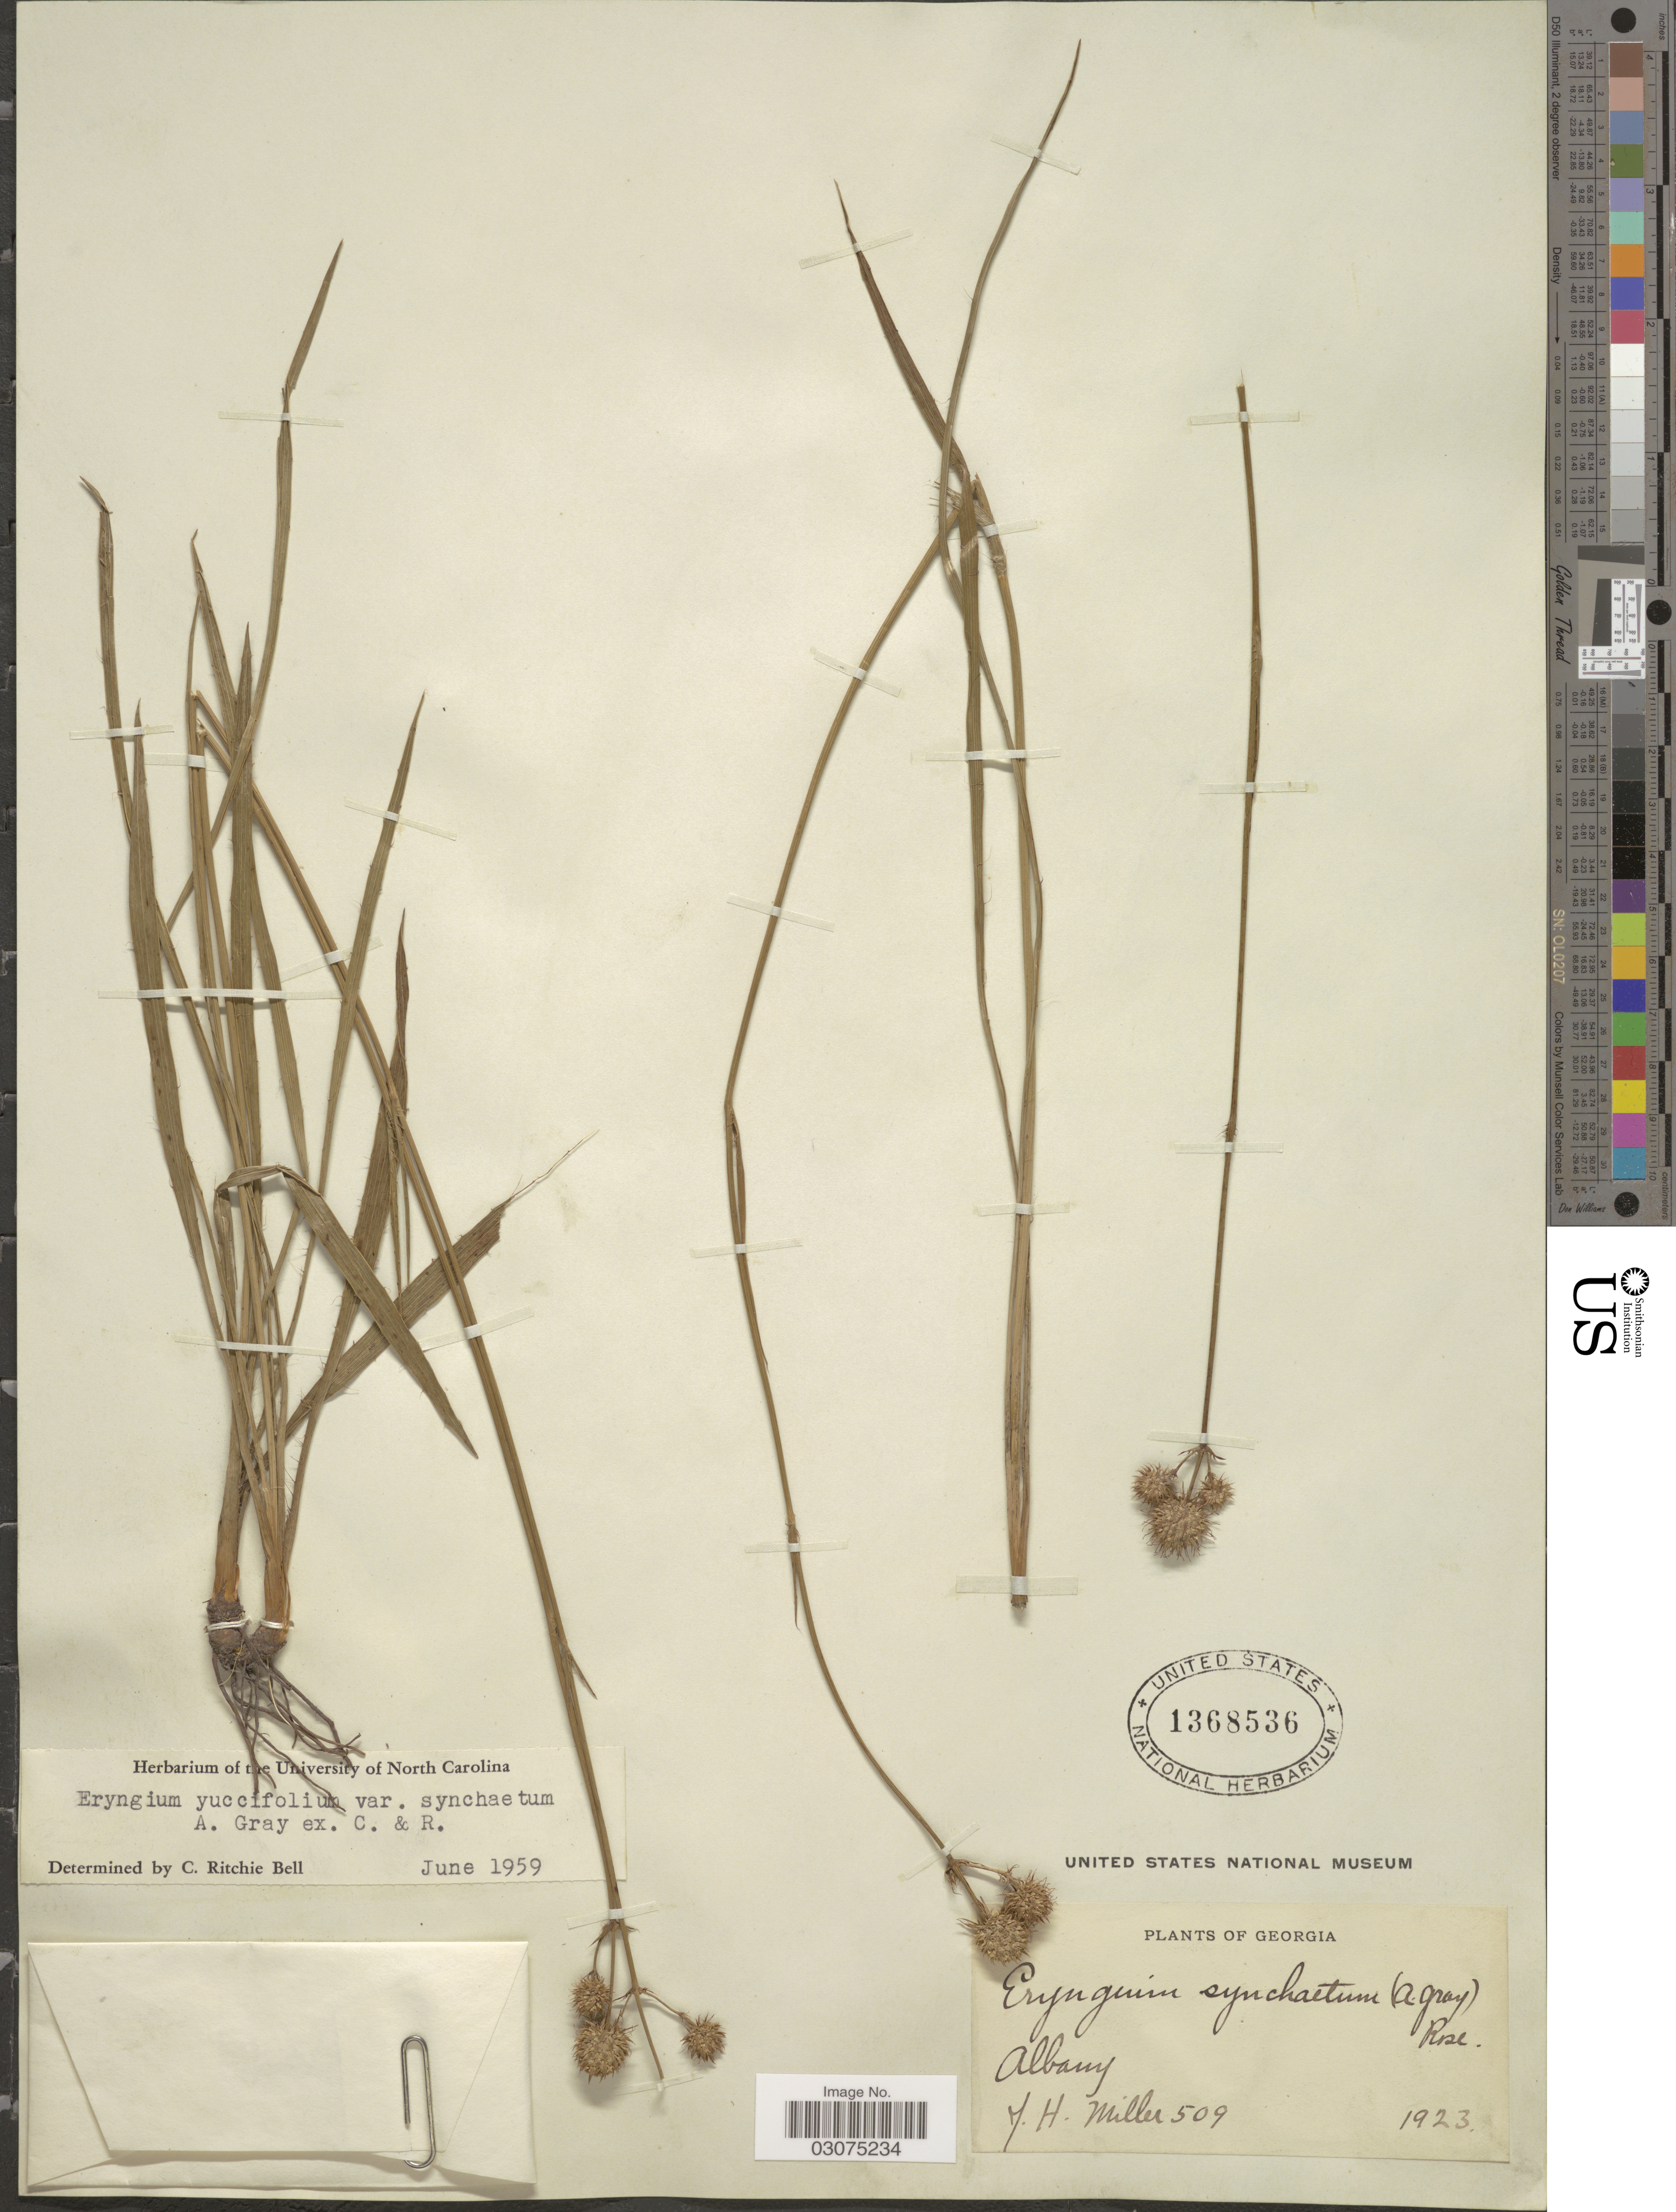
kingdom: Plantae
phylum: Tracheophyta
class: Magnoliopsida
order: Apiales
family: Apiaceae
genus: Eryngium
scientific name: Eryngium yuccifolium var. synchaetum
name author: A. Gray ex J.M. Coult. & Rose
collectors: J. H. Miller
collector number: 509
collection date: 1923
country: United States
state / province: Georgia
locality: Albany.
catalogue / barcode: US 1368536